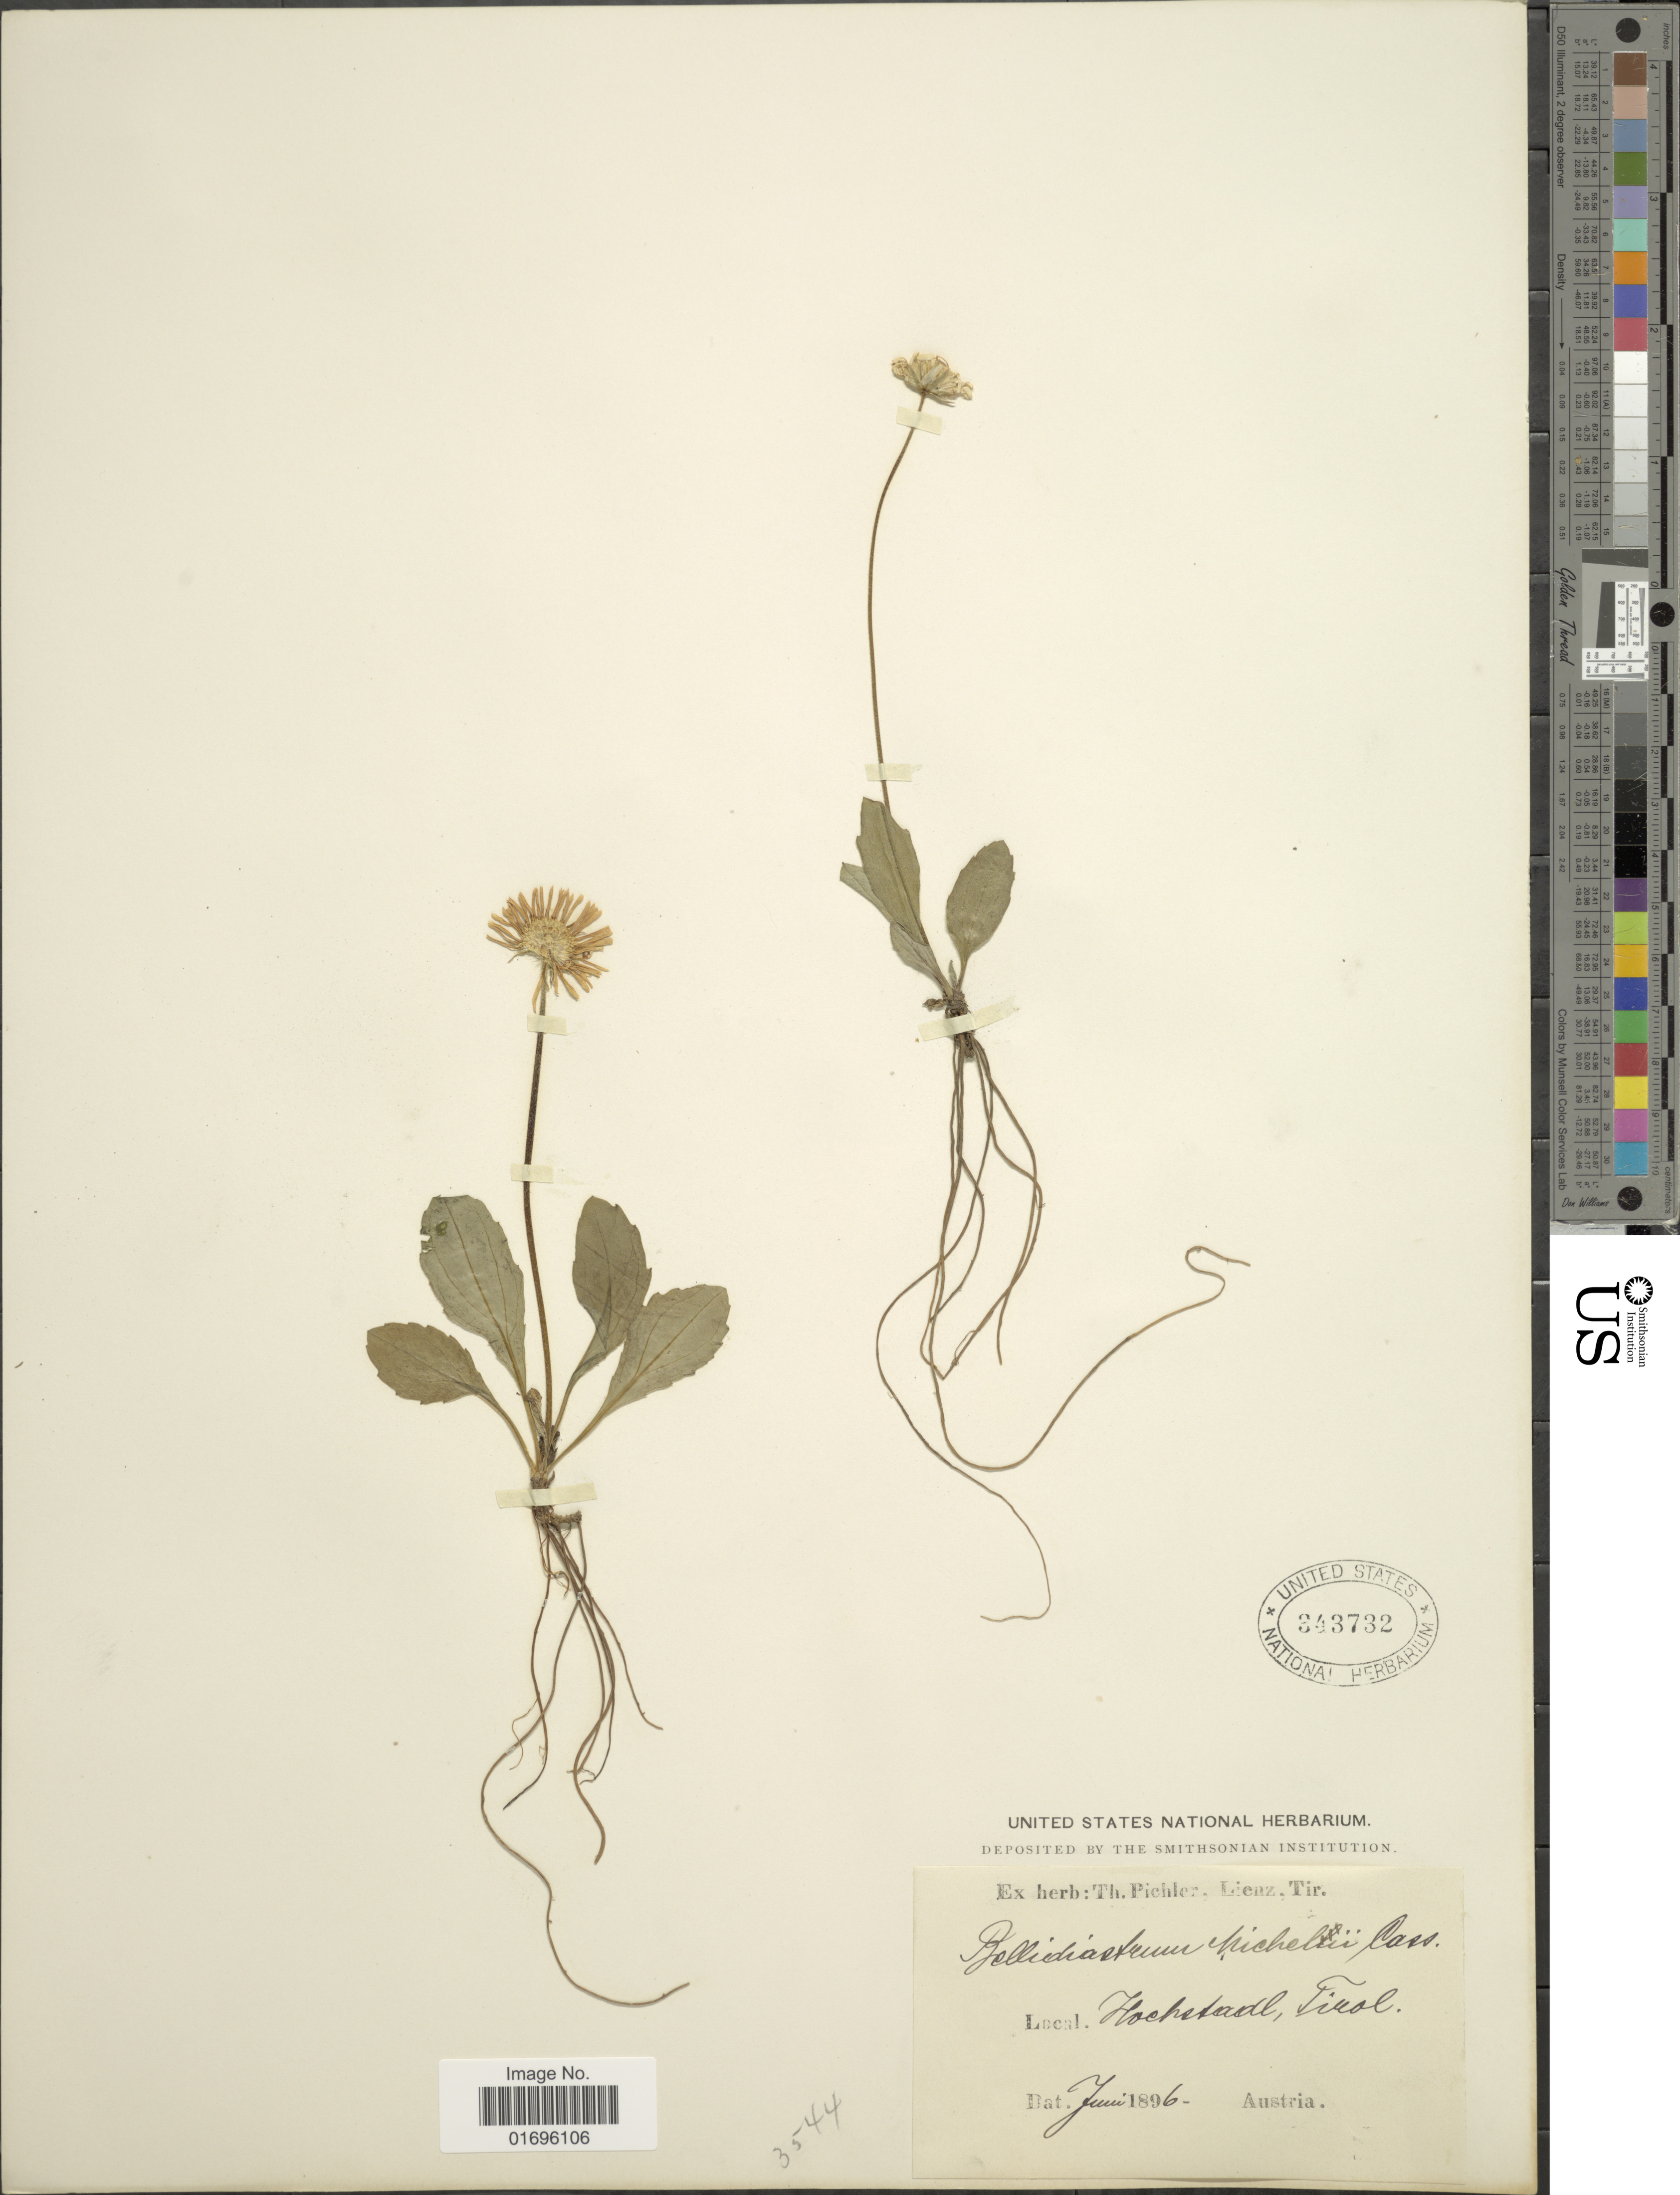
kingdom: Plantae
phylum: Tracheophyta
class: Magnoliopsida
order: Asterales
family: Asteraceae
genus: Aster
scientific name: Aster bellidiastrum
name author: (L.) Scop.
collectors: ex herb. T. Pichler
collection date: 1896-06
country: Austria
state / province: Tirol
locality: Hochstadl [Hochstadel], Tirol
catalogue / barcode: US 343732